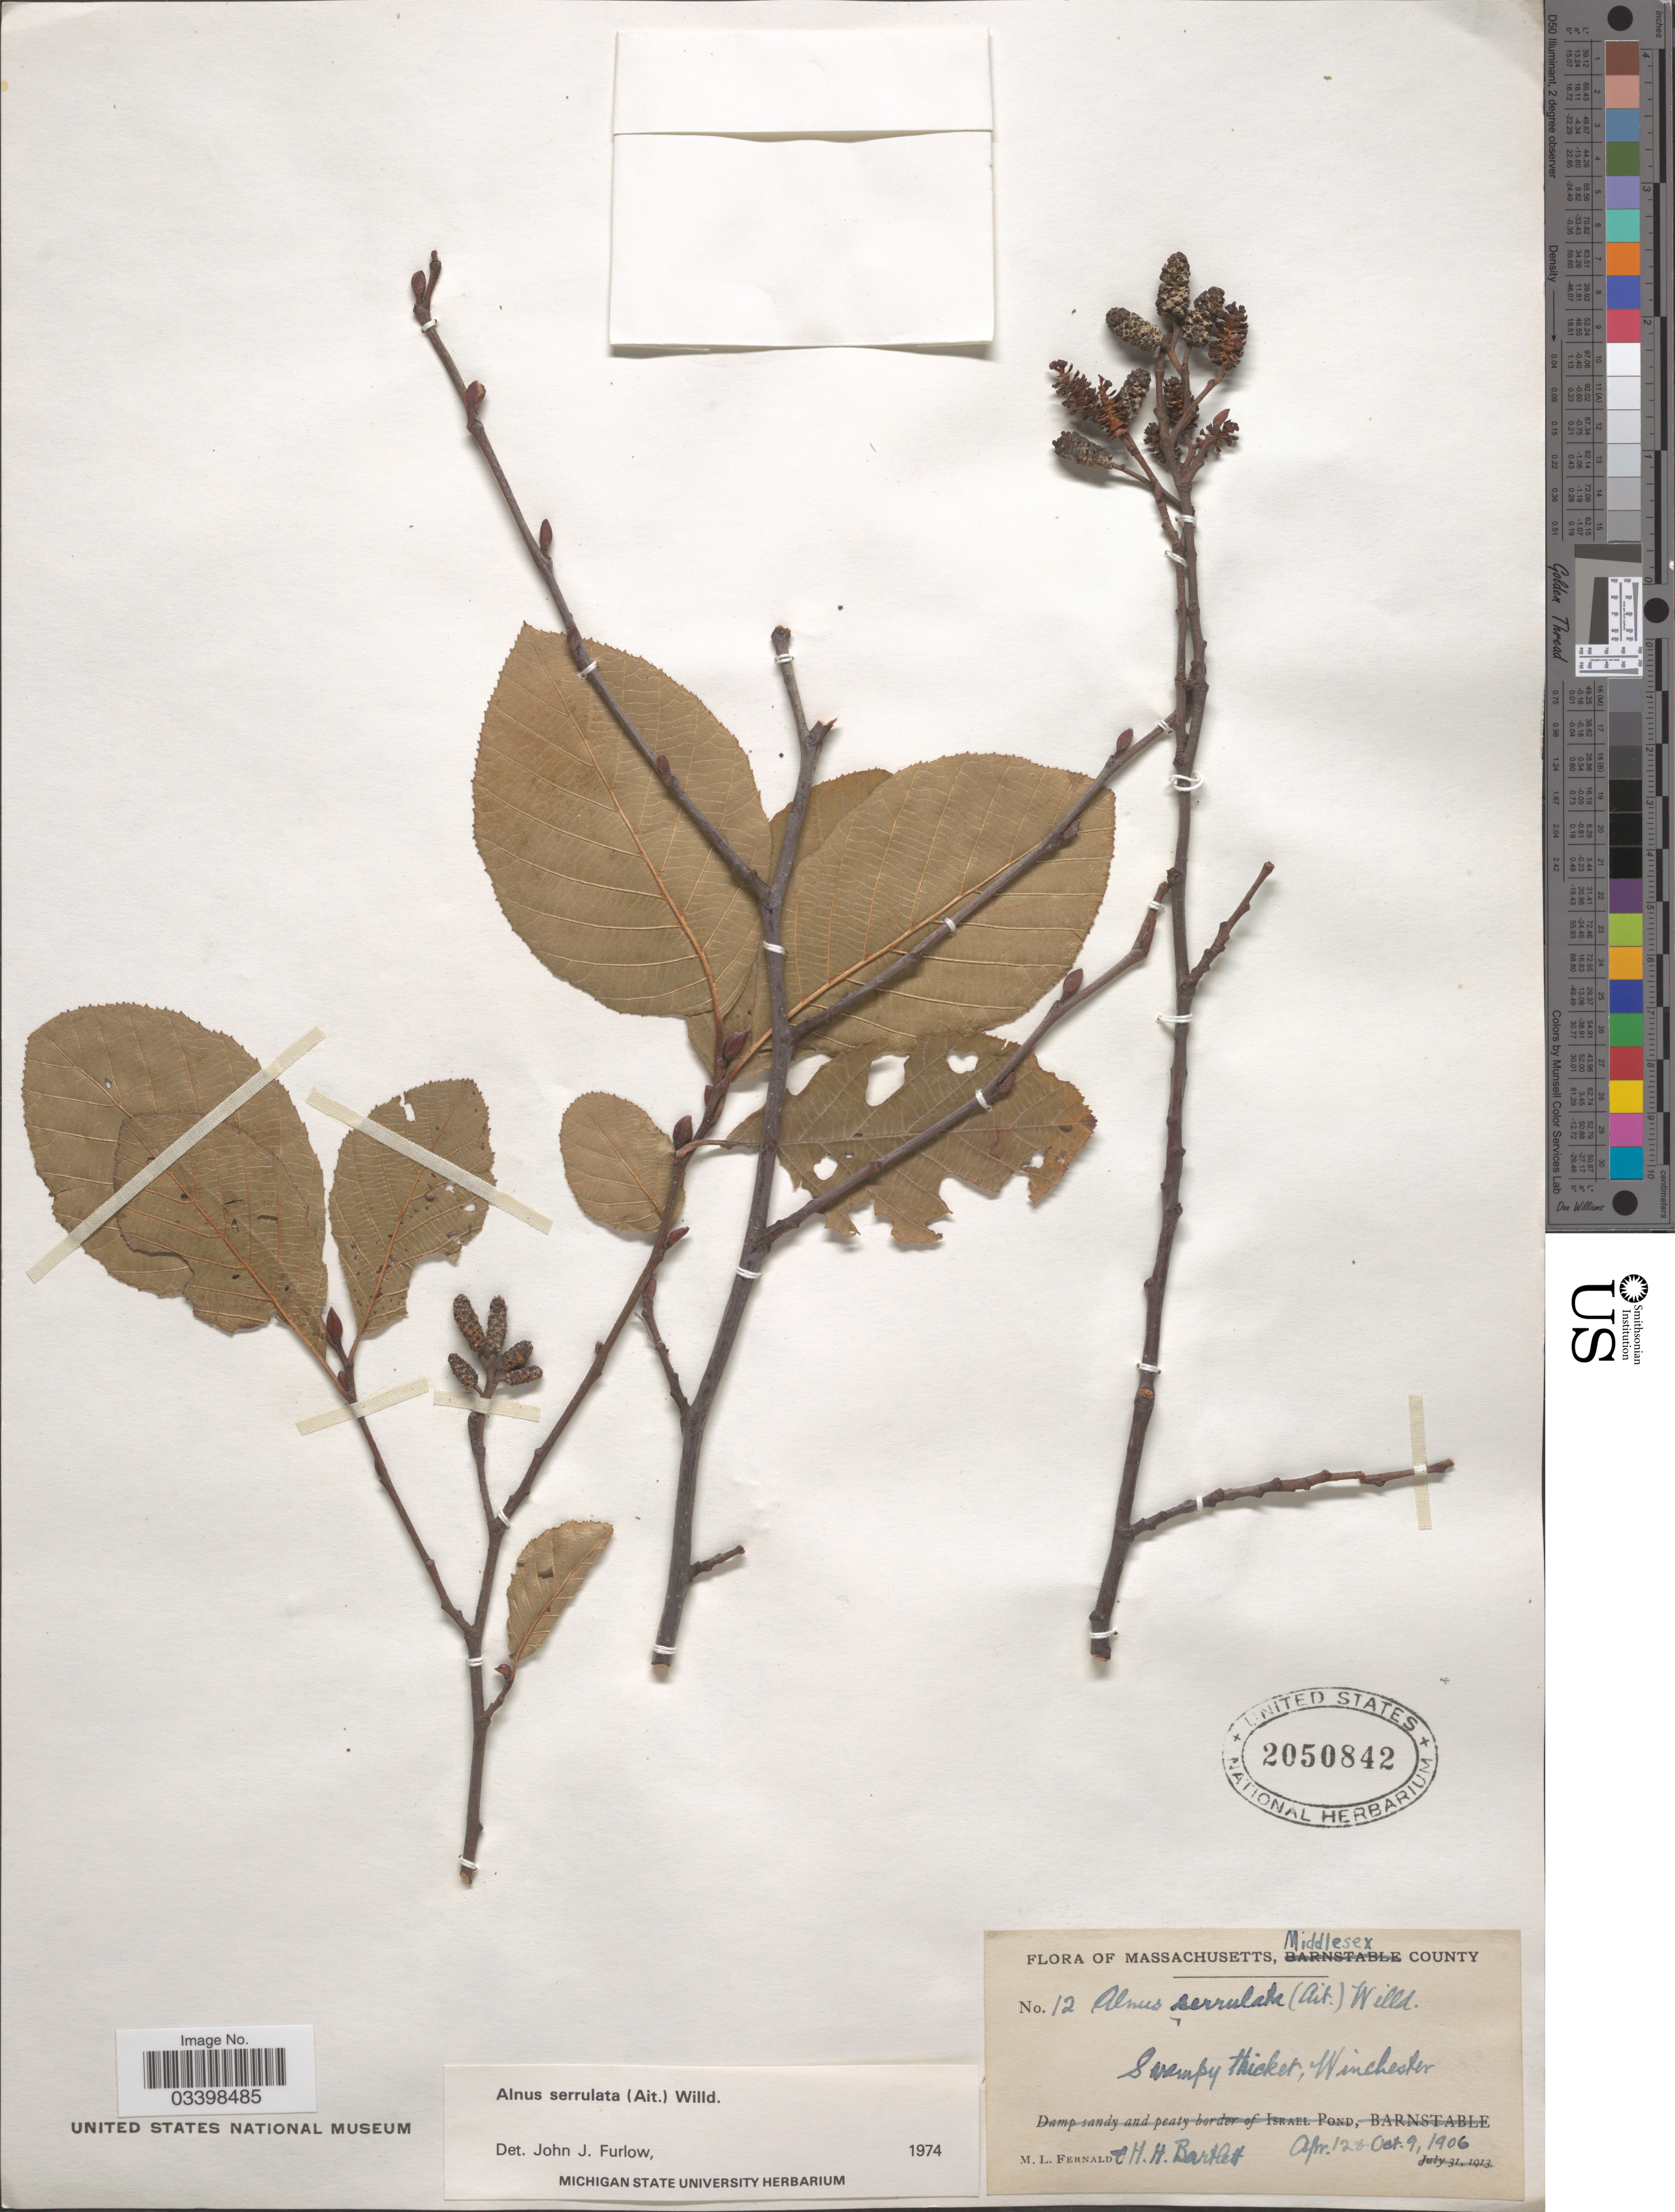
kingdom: Plantae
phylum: Tracheophyta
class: Magnoliopsida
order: Fagales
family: Betulaceae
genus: Alnus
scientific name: Alnus serrulata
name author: (Aiton) Willd.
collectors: M. L. Fernald & H. H. Bartlett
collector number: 12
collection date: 1906-04-12/1906-10-09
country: United States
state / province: Massachusetts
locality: Middlesex County. Winchester.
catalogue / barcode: US 2050842